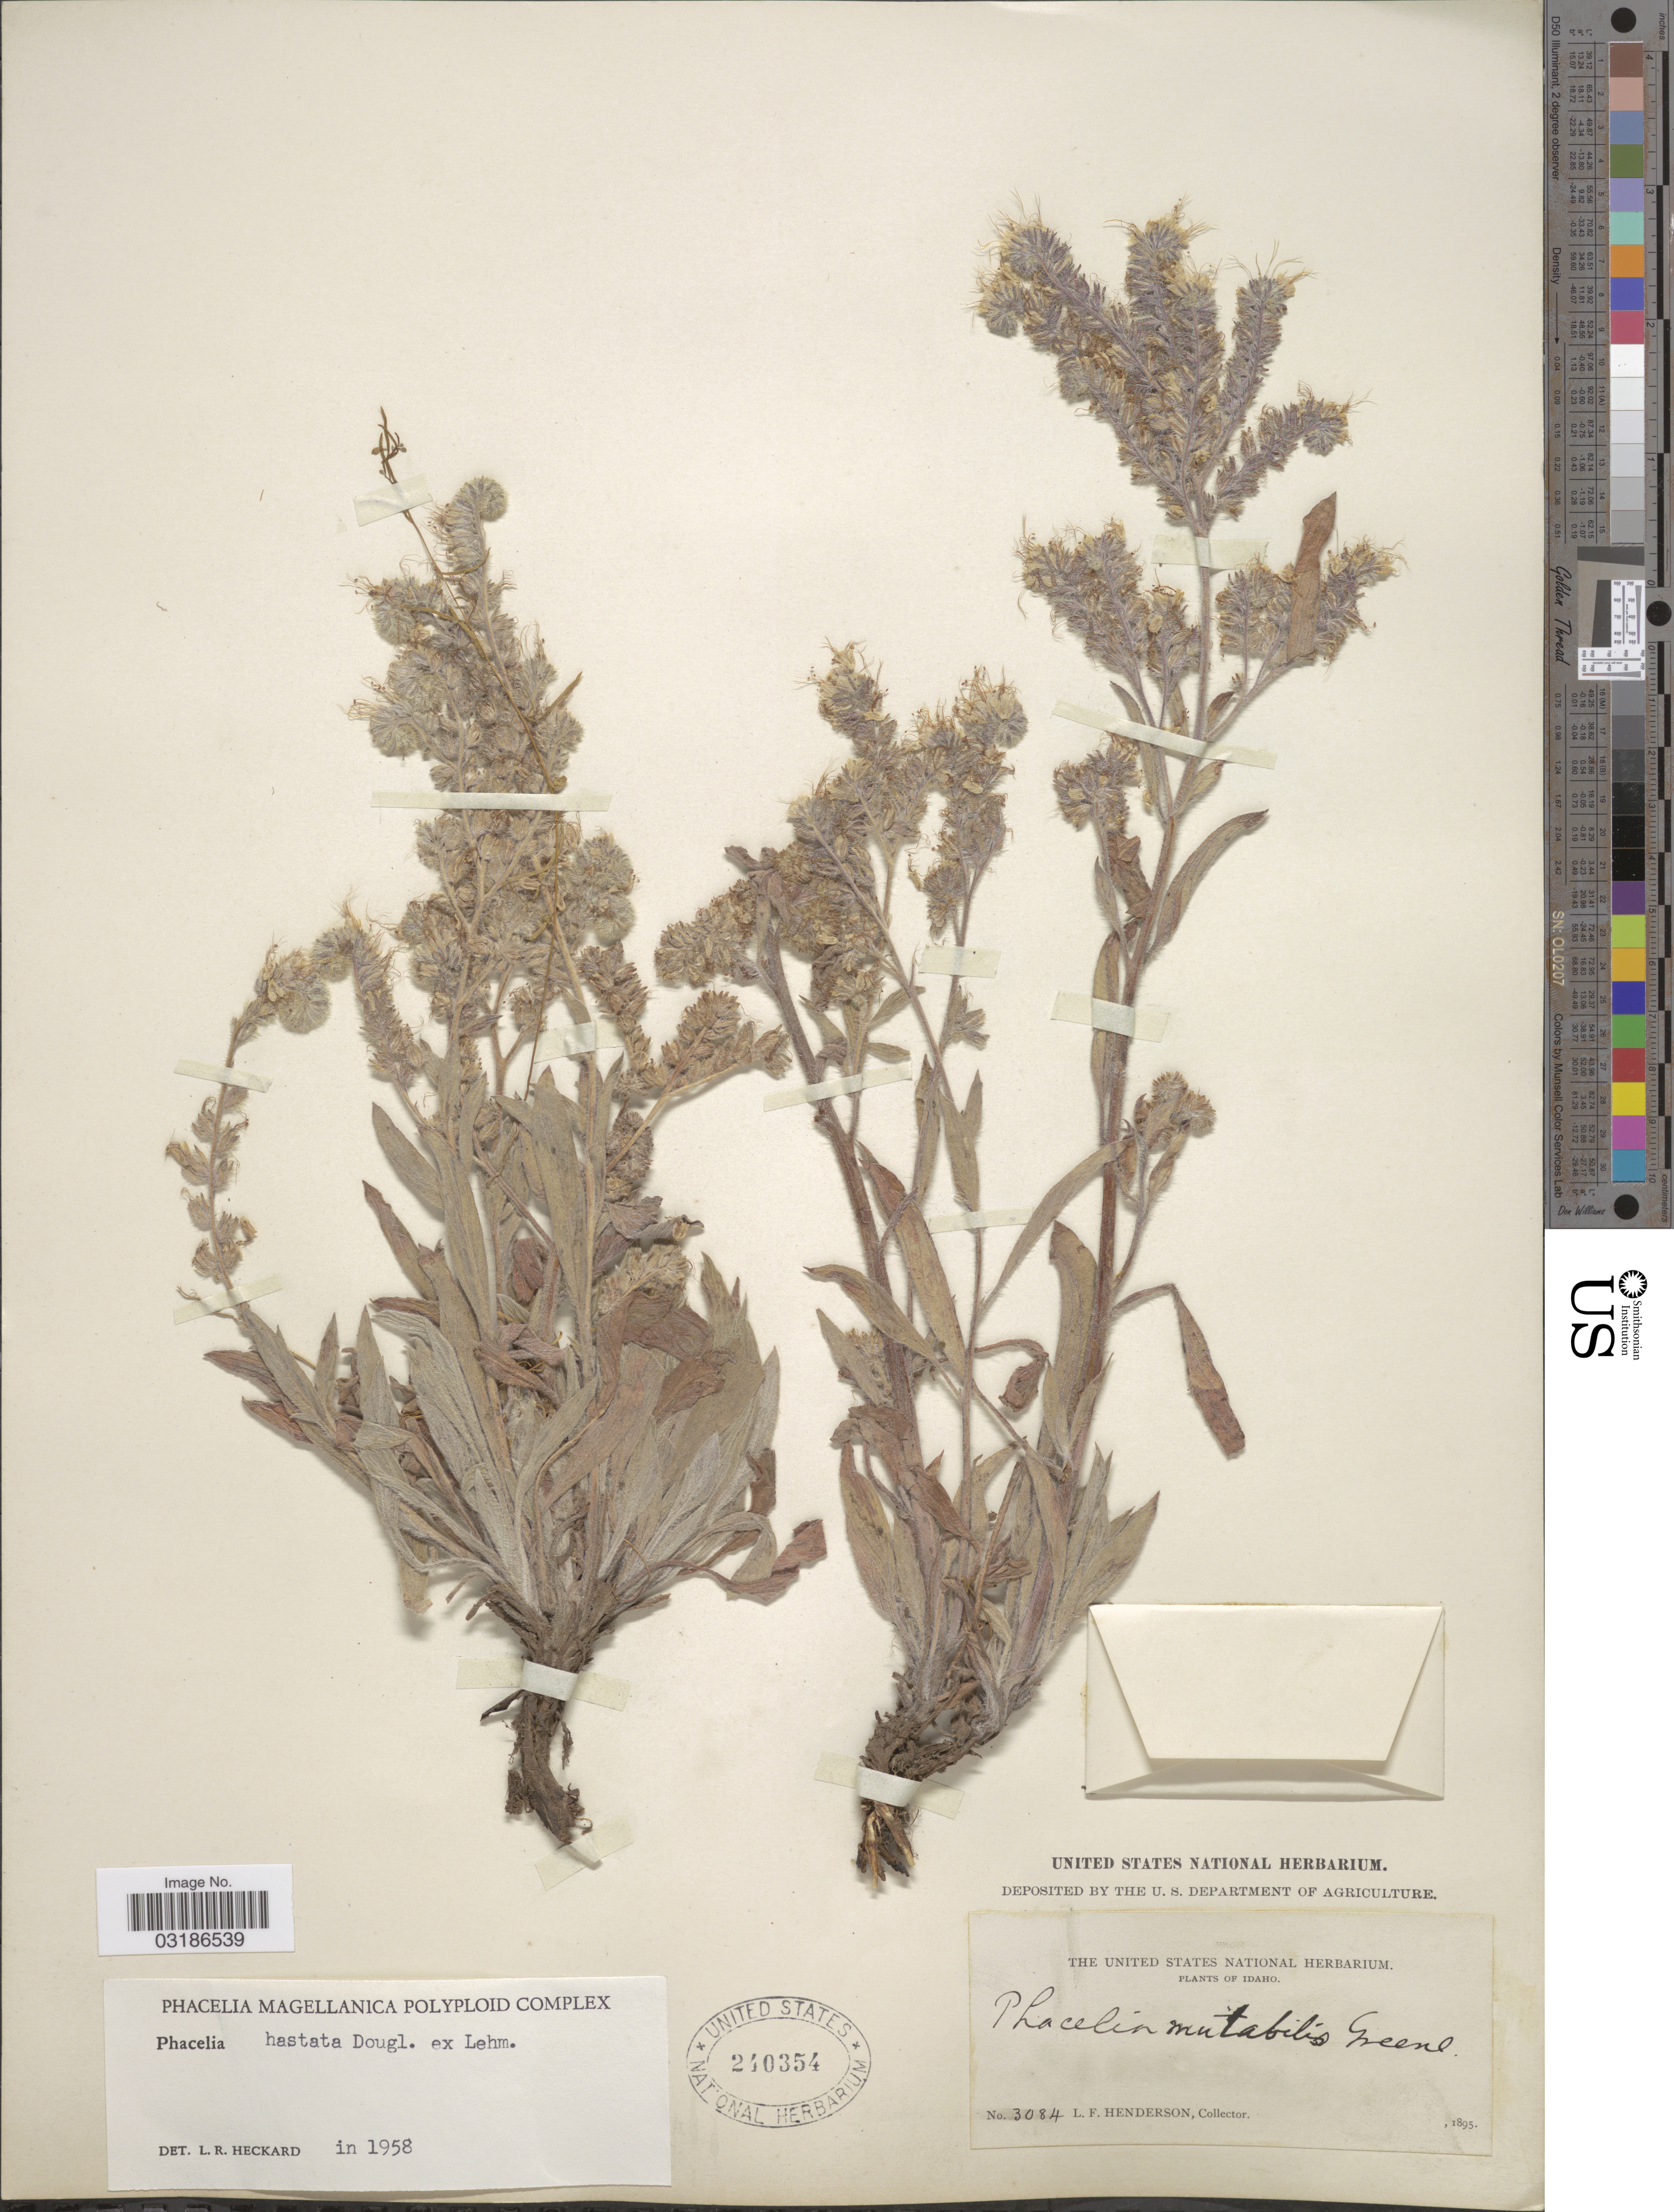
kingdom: Plantae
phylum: Tracheophyta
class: Magnoliopsida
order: Boraginales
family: Hydrophyllaceae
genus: Phacelia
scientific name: Phacelia hastata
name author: Douglas ex Lehm.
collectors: L. Henderson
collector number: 3084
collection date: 1895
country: United States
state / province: Idaho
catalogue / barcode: US 240354